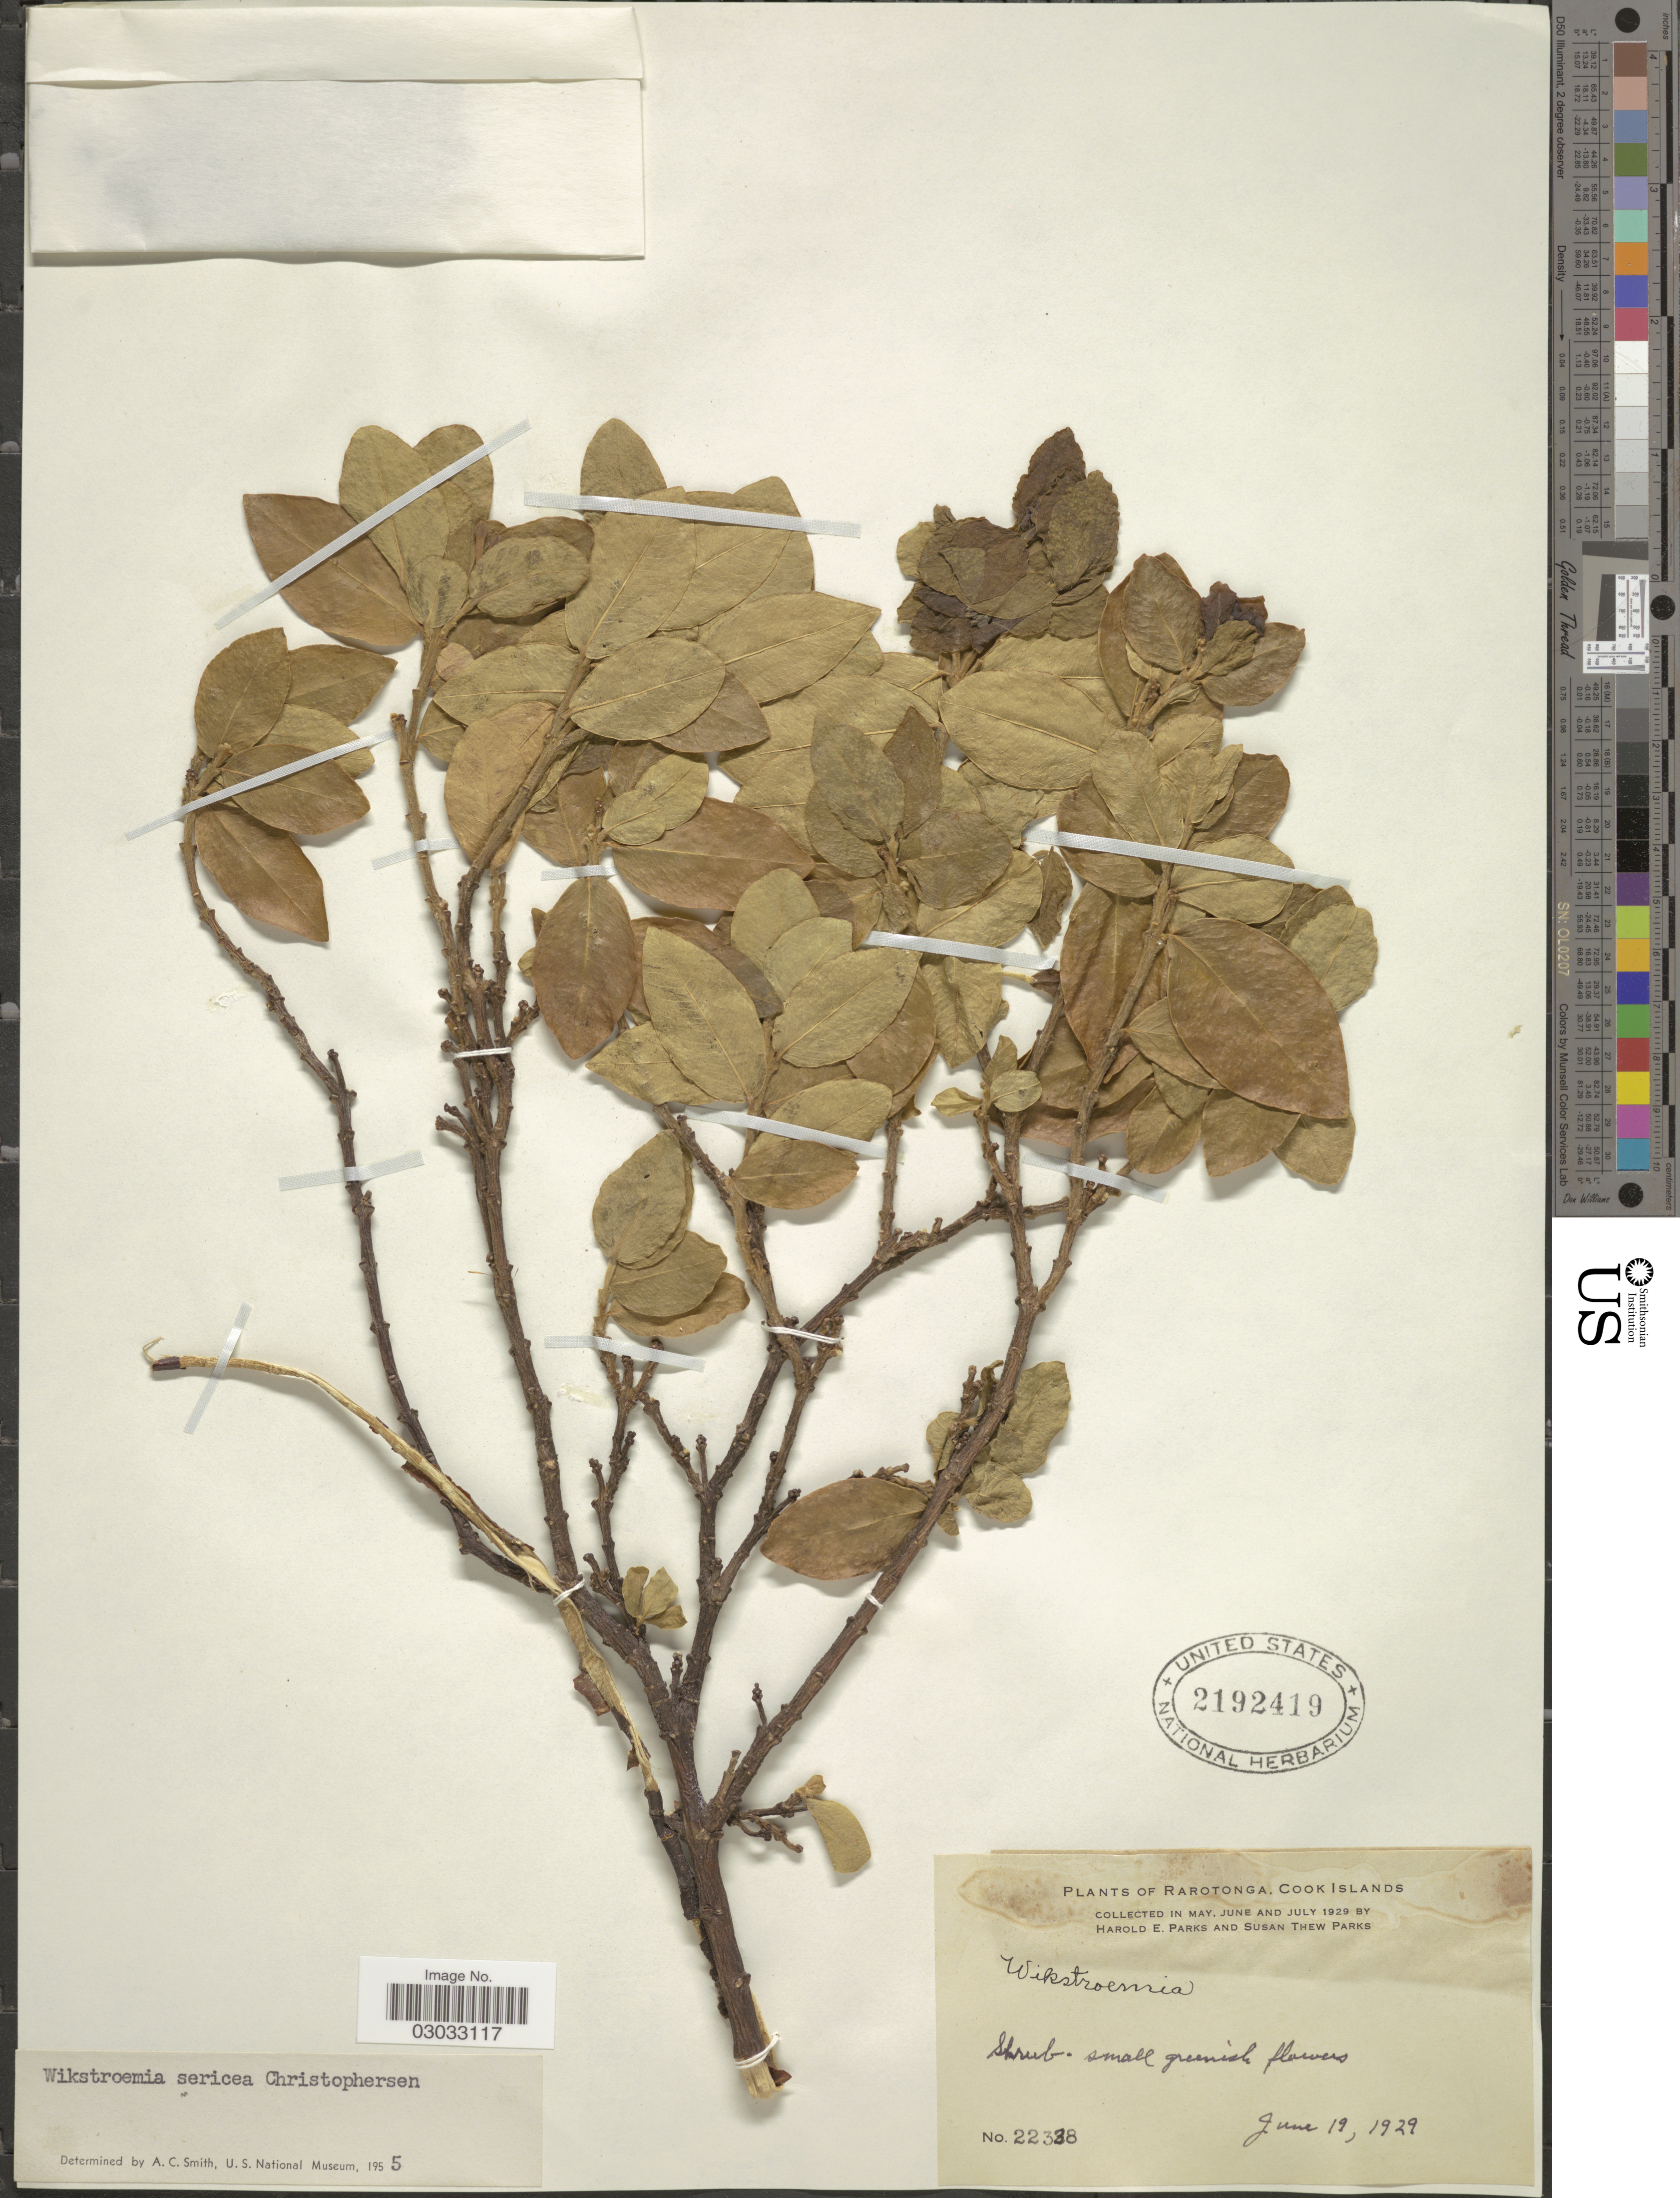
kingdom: Plantae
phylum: Tracheophyta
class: Magnoliopsida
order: Malvales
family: Thymelaeaceae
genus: Wikstroemia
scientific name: Wikstroemia sericea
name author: Christoph.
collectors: H. E. Parks & S. Parks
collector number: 22338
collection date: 1929-06-19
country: Cook Islands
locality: Rarotonga, Cook Islands.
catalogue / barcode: US 2192419